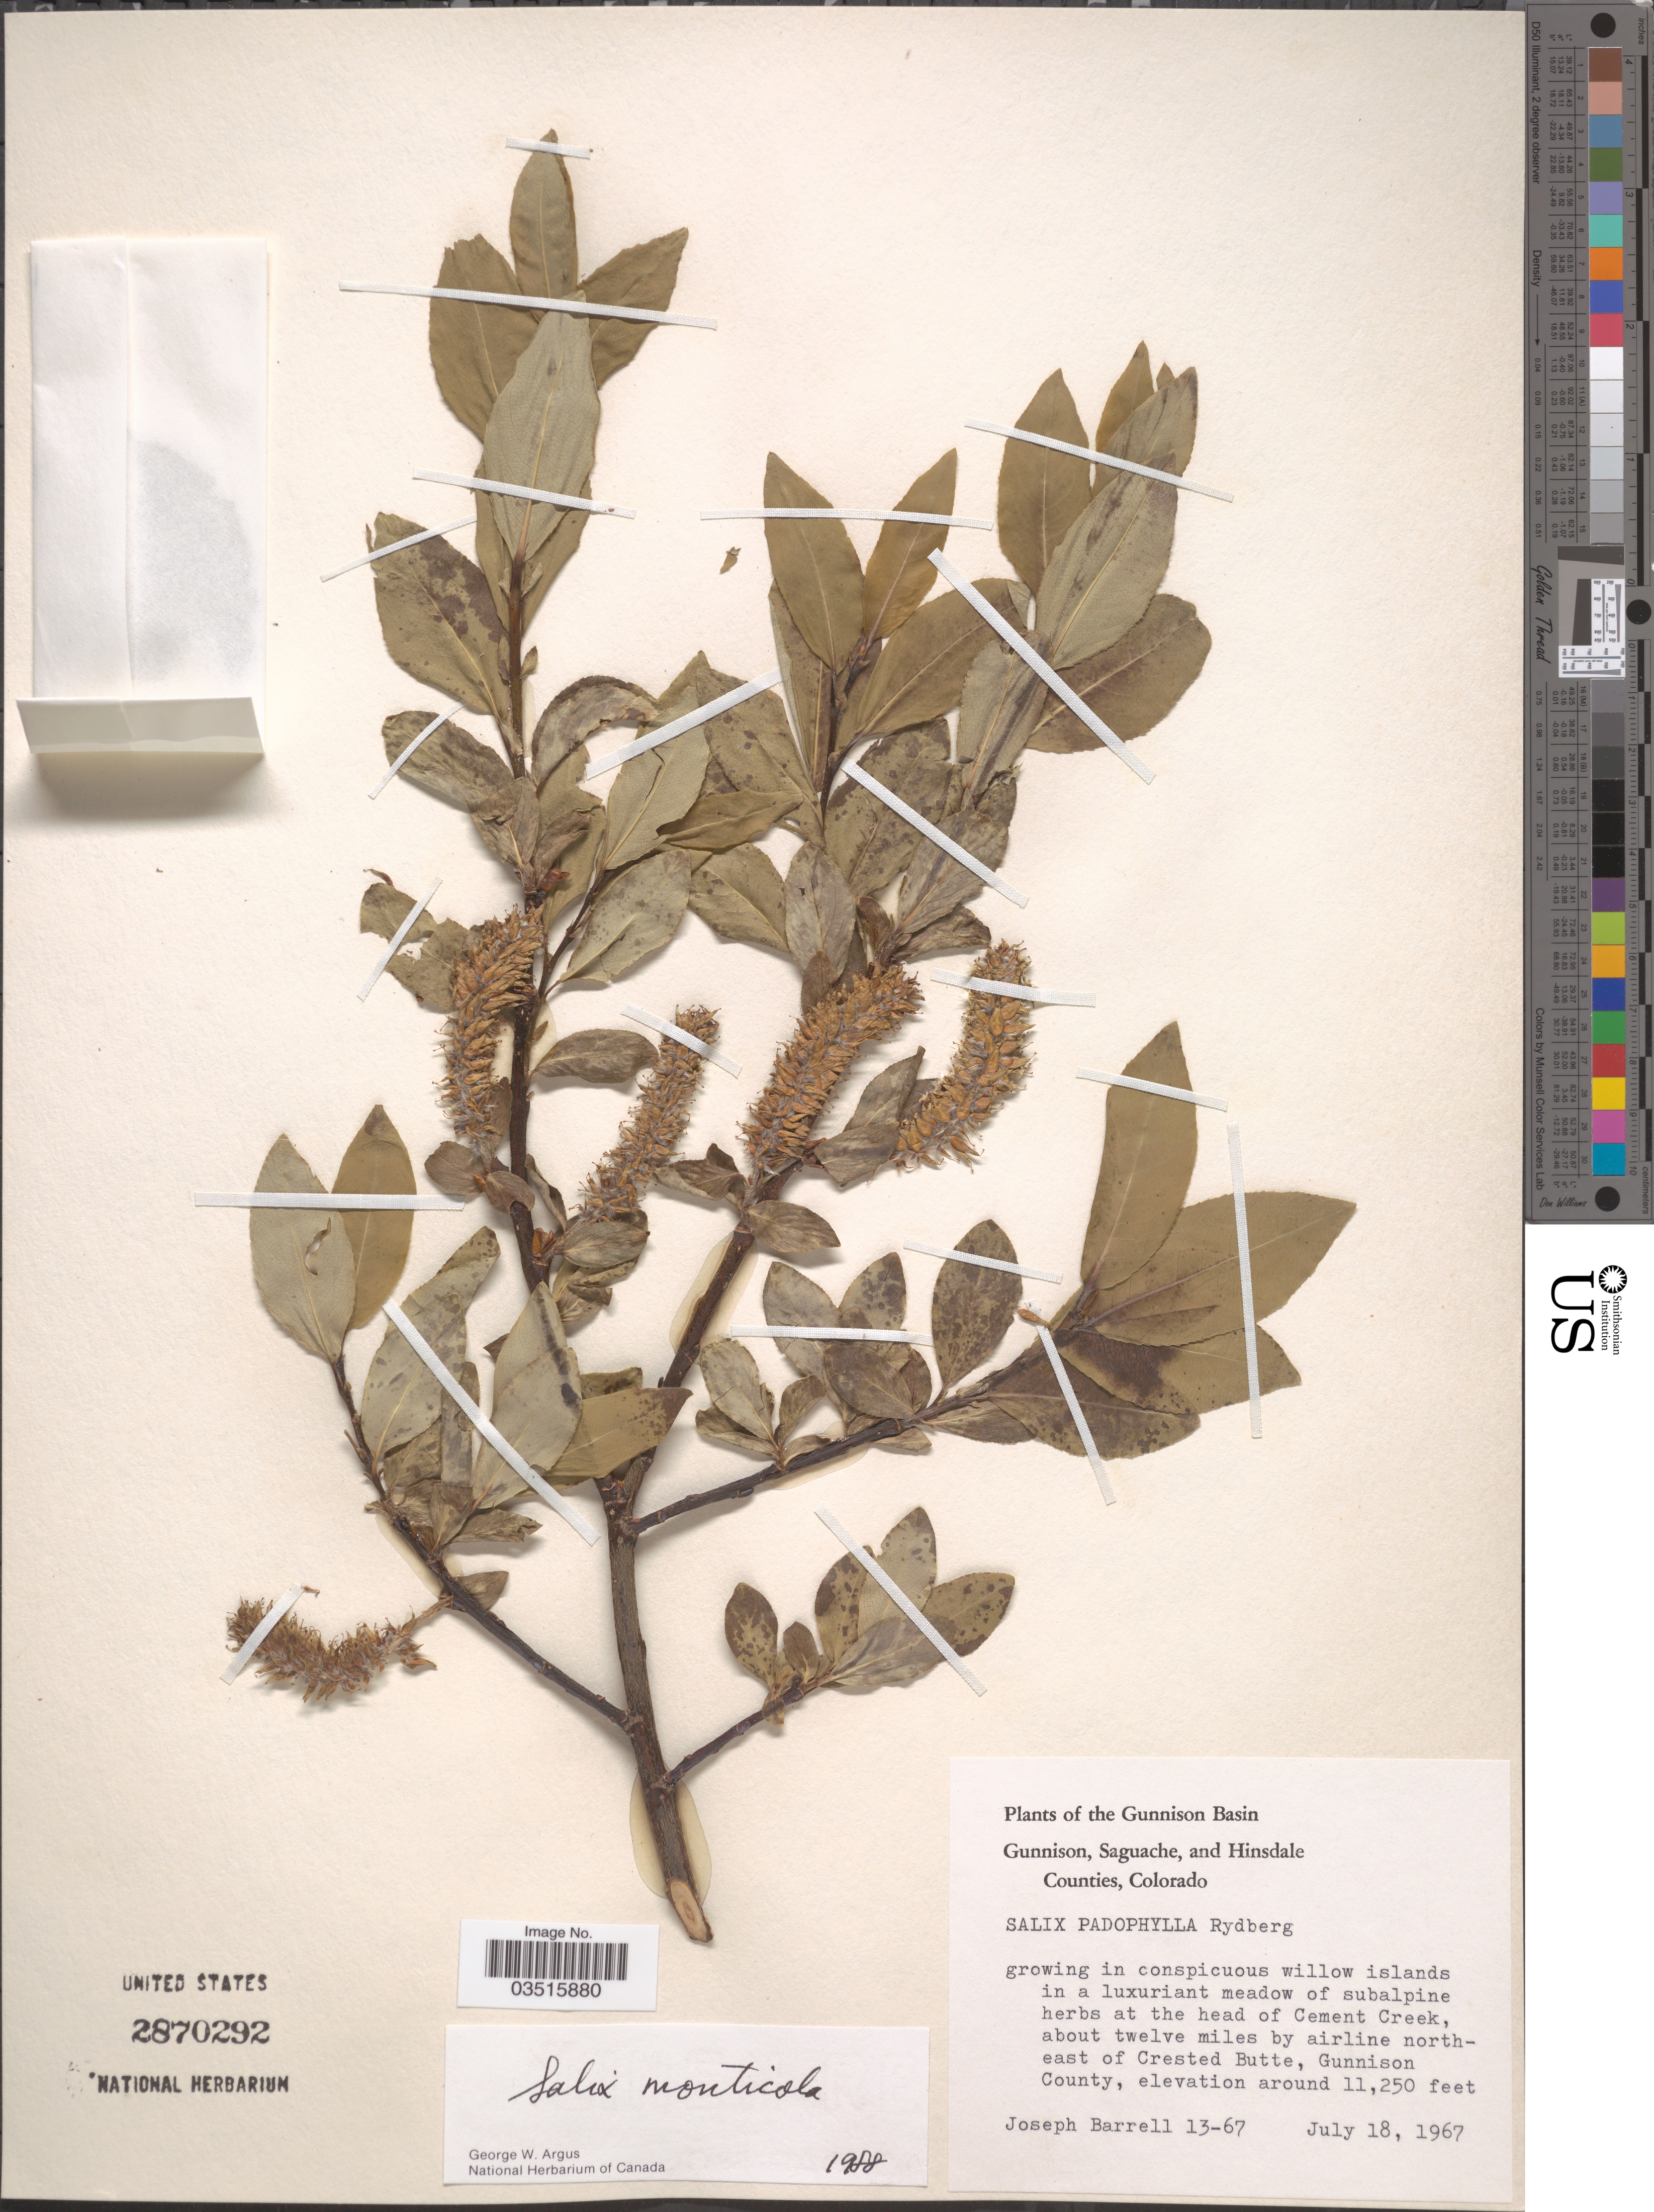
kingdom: Plantae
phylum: Tracheophyta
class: Magnoliopsida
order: Malpighiales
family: Salicaceae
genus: Salix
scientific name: Salix monticola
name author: Bebb.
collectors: J. Barrell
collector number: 13-67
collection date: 1967-07-18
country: United States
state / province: Colorado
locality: The Gunnison Basin. At the head of Cement Creek, about twelve miles by airline north-east of Crested Butte, Gunnison County.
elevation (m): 3429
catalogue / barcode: US 2870292